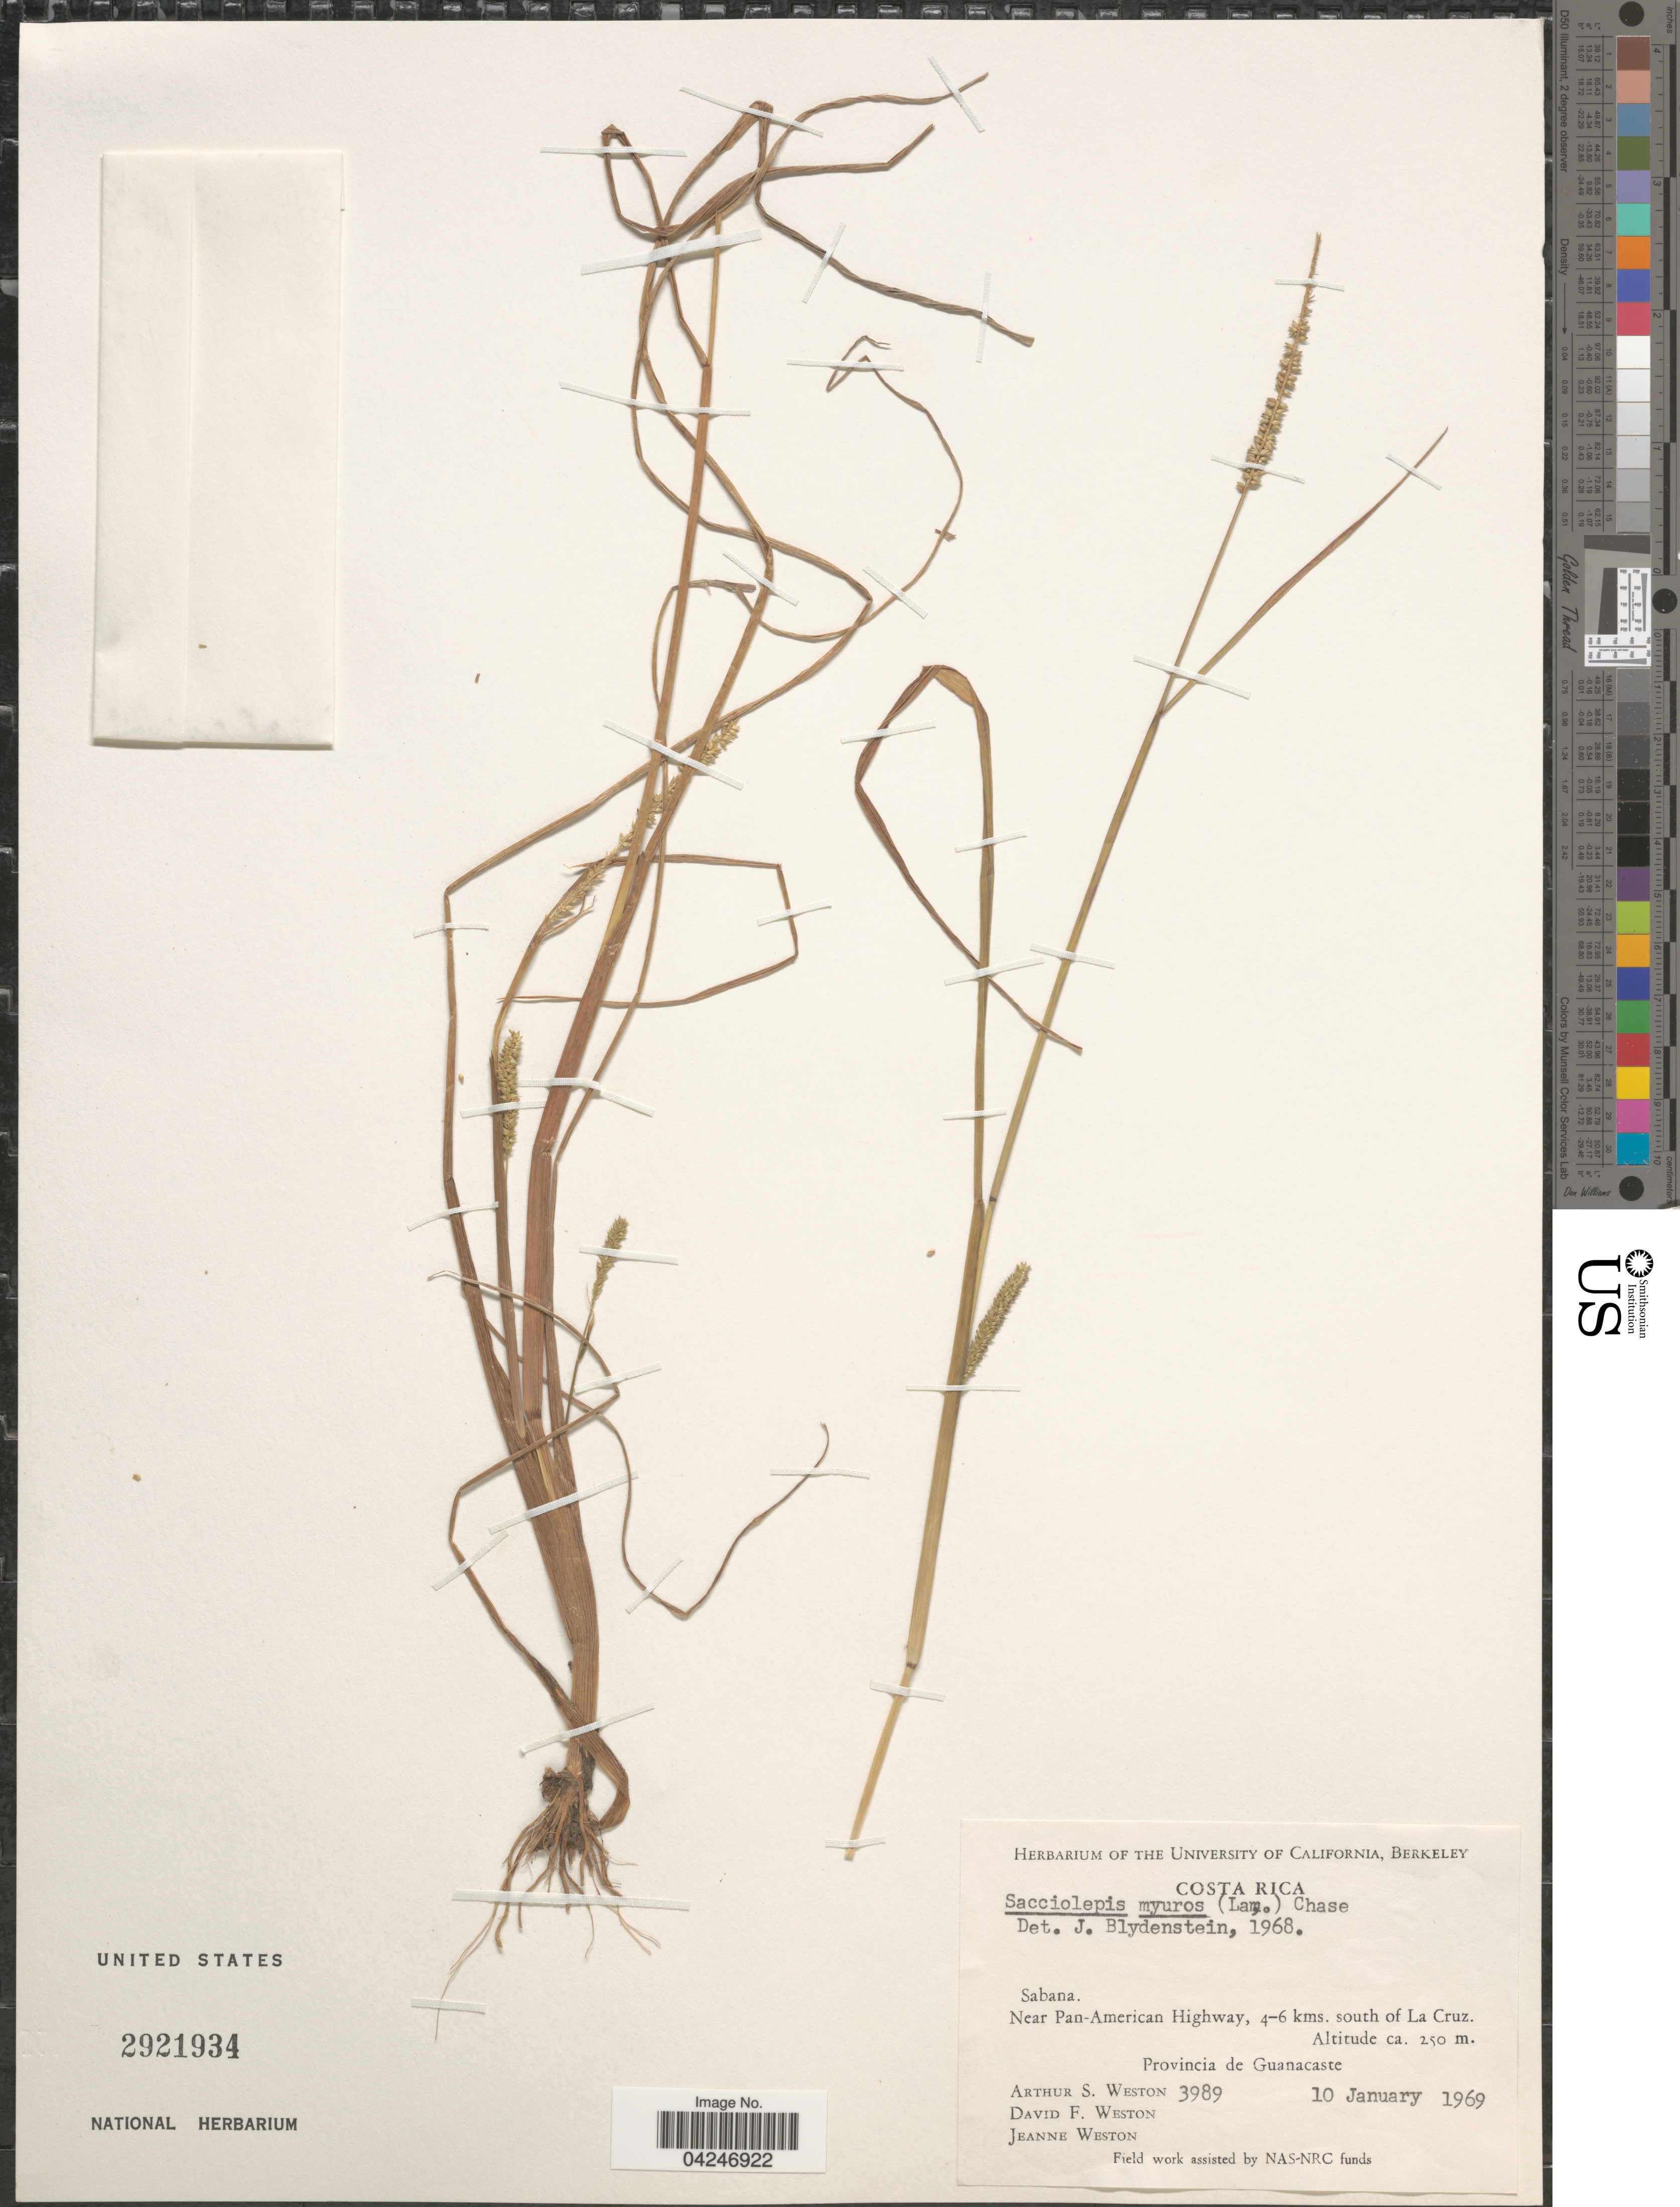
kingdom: Plantae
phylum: Tracheophyta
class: Liliopsida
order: Poales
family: Poaceae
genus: Sacciolepis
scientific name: Sacciolepis myuros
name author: (Lam.) Chase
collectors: A. Weston, D. Weston & J. Weston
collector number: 3989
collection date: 1969-01-10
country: Costa Rica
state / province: Guanacaste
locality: Sabana. Near Pan-American Highway, 4-6 kms. south of La Cruz.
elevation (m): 250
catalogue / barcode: US 2921934